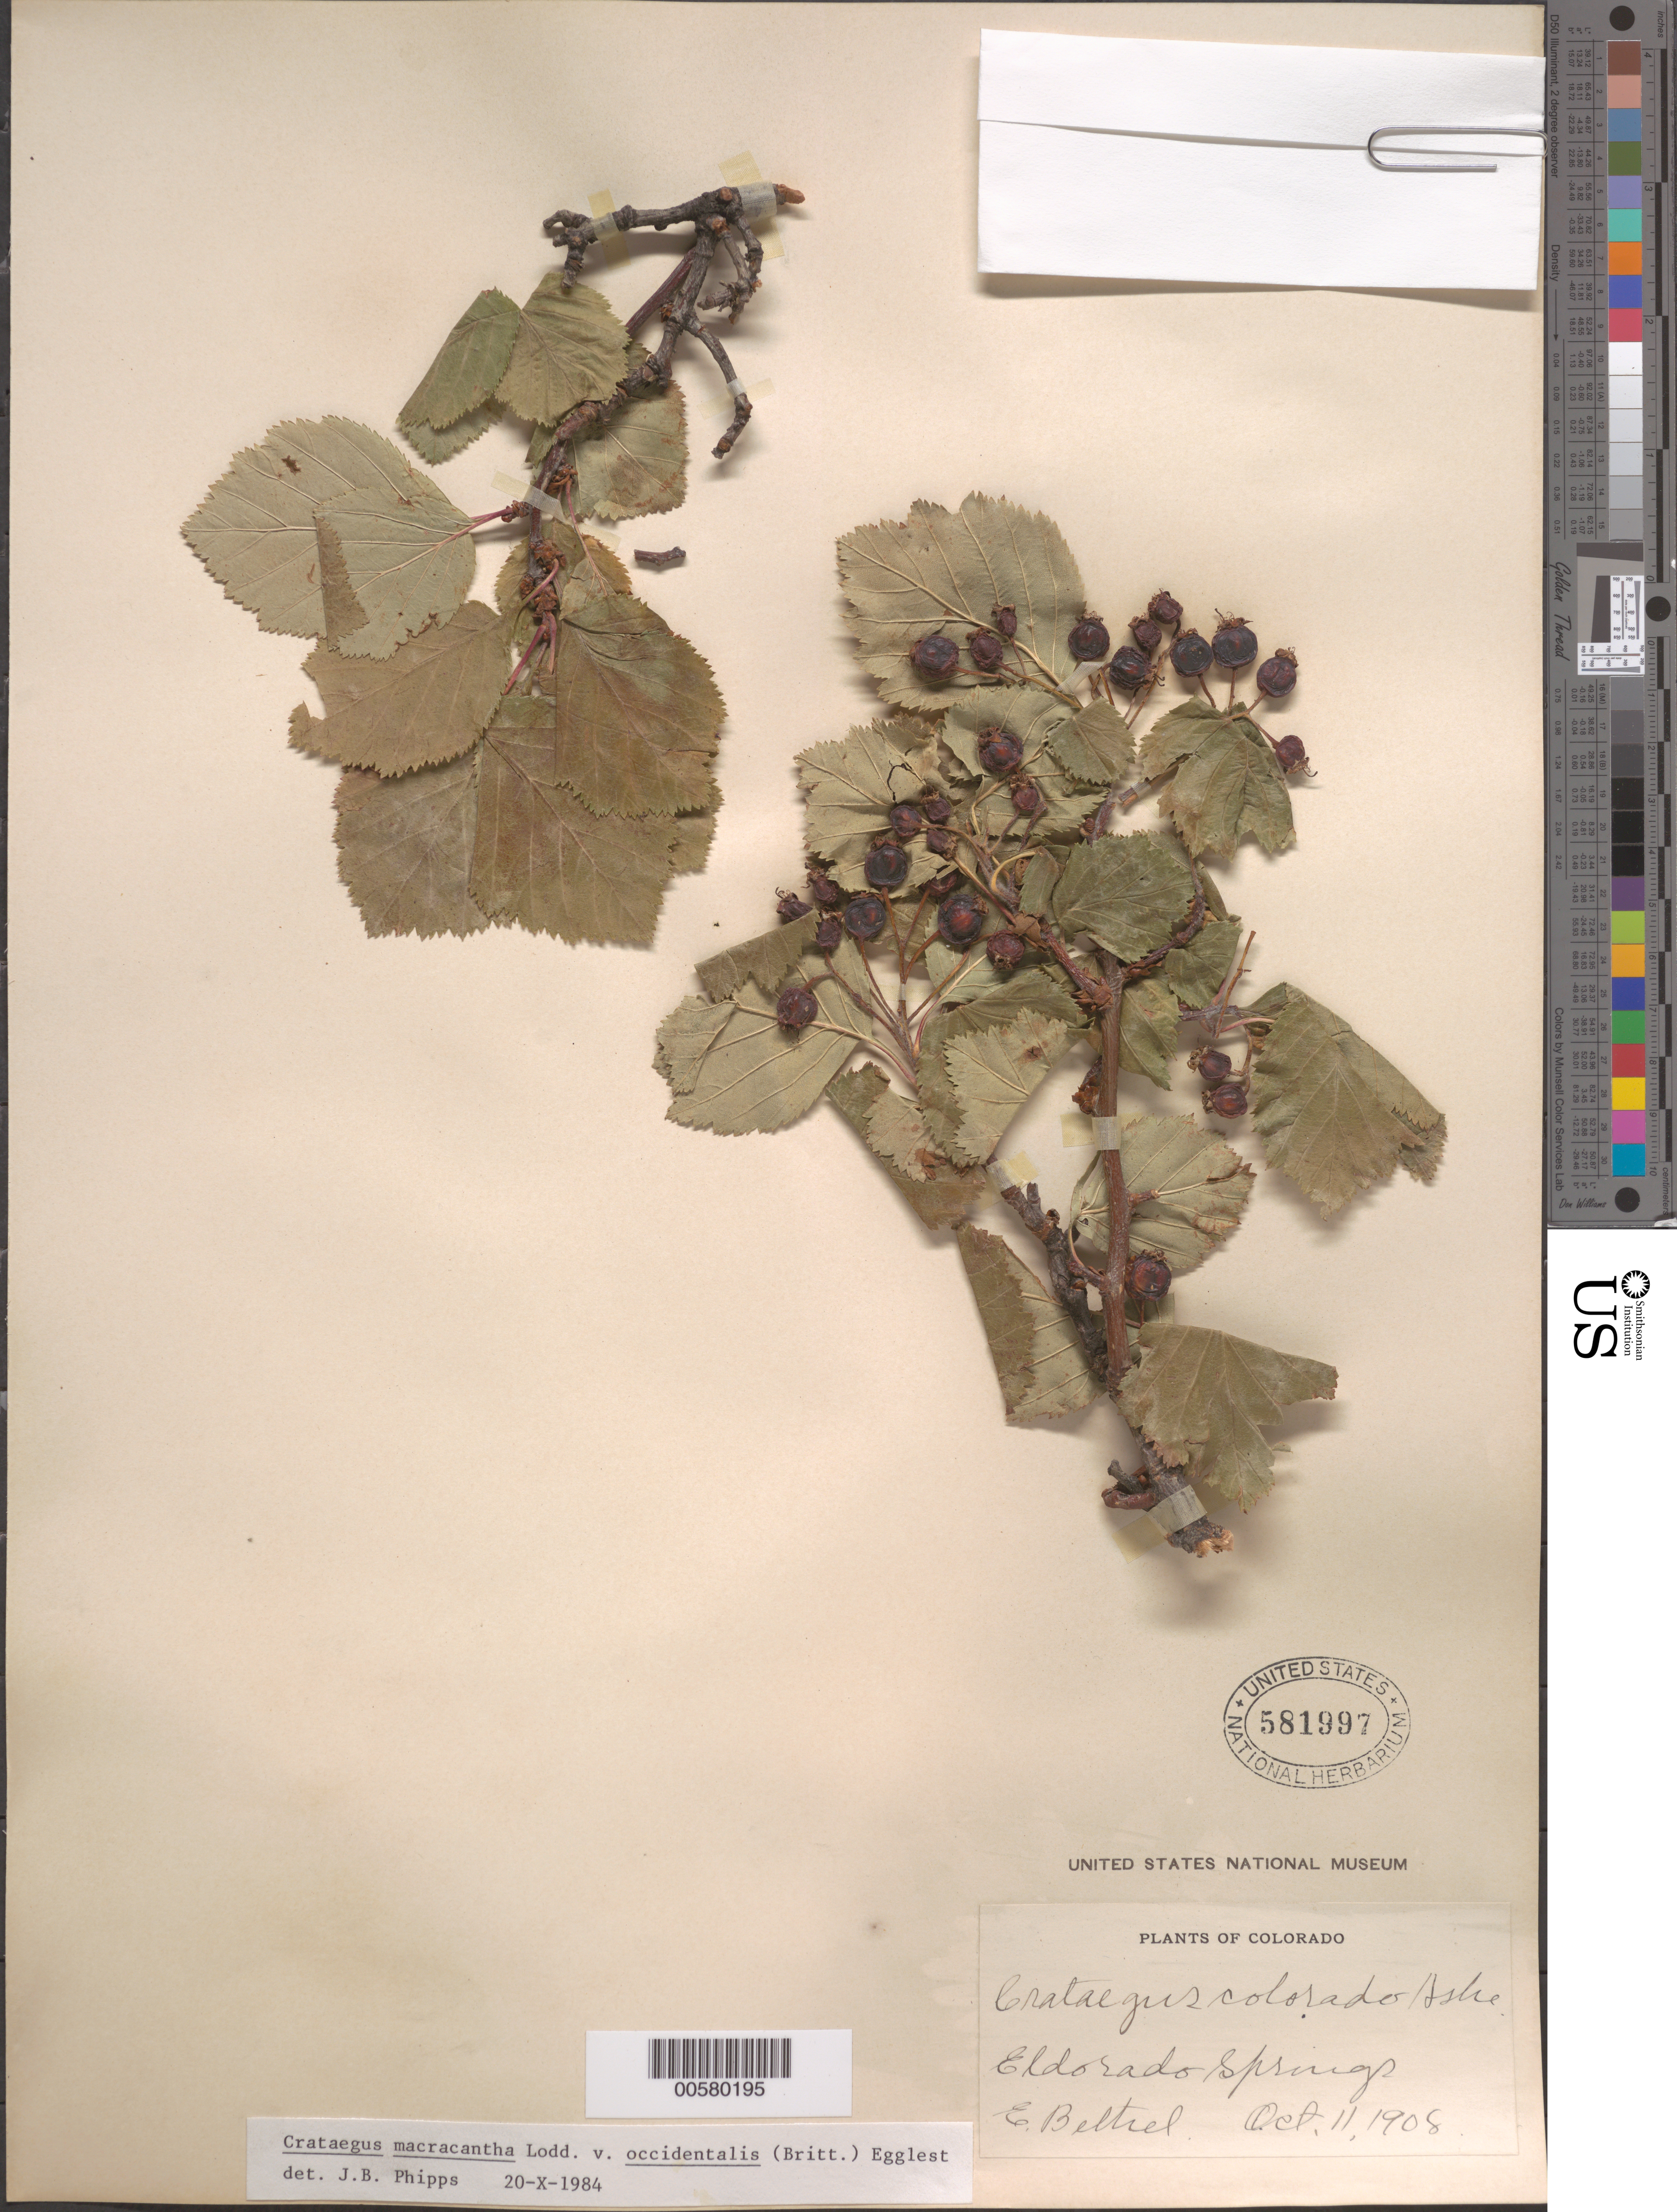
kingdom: Plantae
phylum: Tracheophyta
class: Magnoliopsida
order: Rosales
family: Rosaceae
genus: Crataegus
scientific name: Crataegus macracantha var. occidentalis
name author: (Britton) Eggl.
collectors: E. Bethel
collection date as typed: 11 Oct 1908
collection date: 1908-10-11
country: United States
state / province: Colorado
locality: Eldorado Springs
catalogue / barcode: US 581997